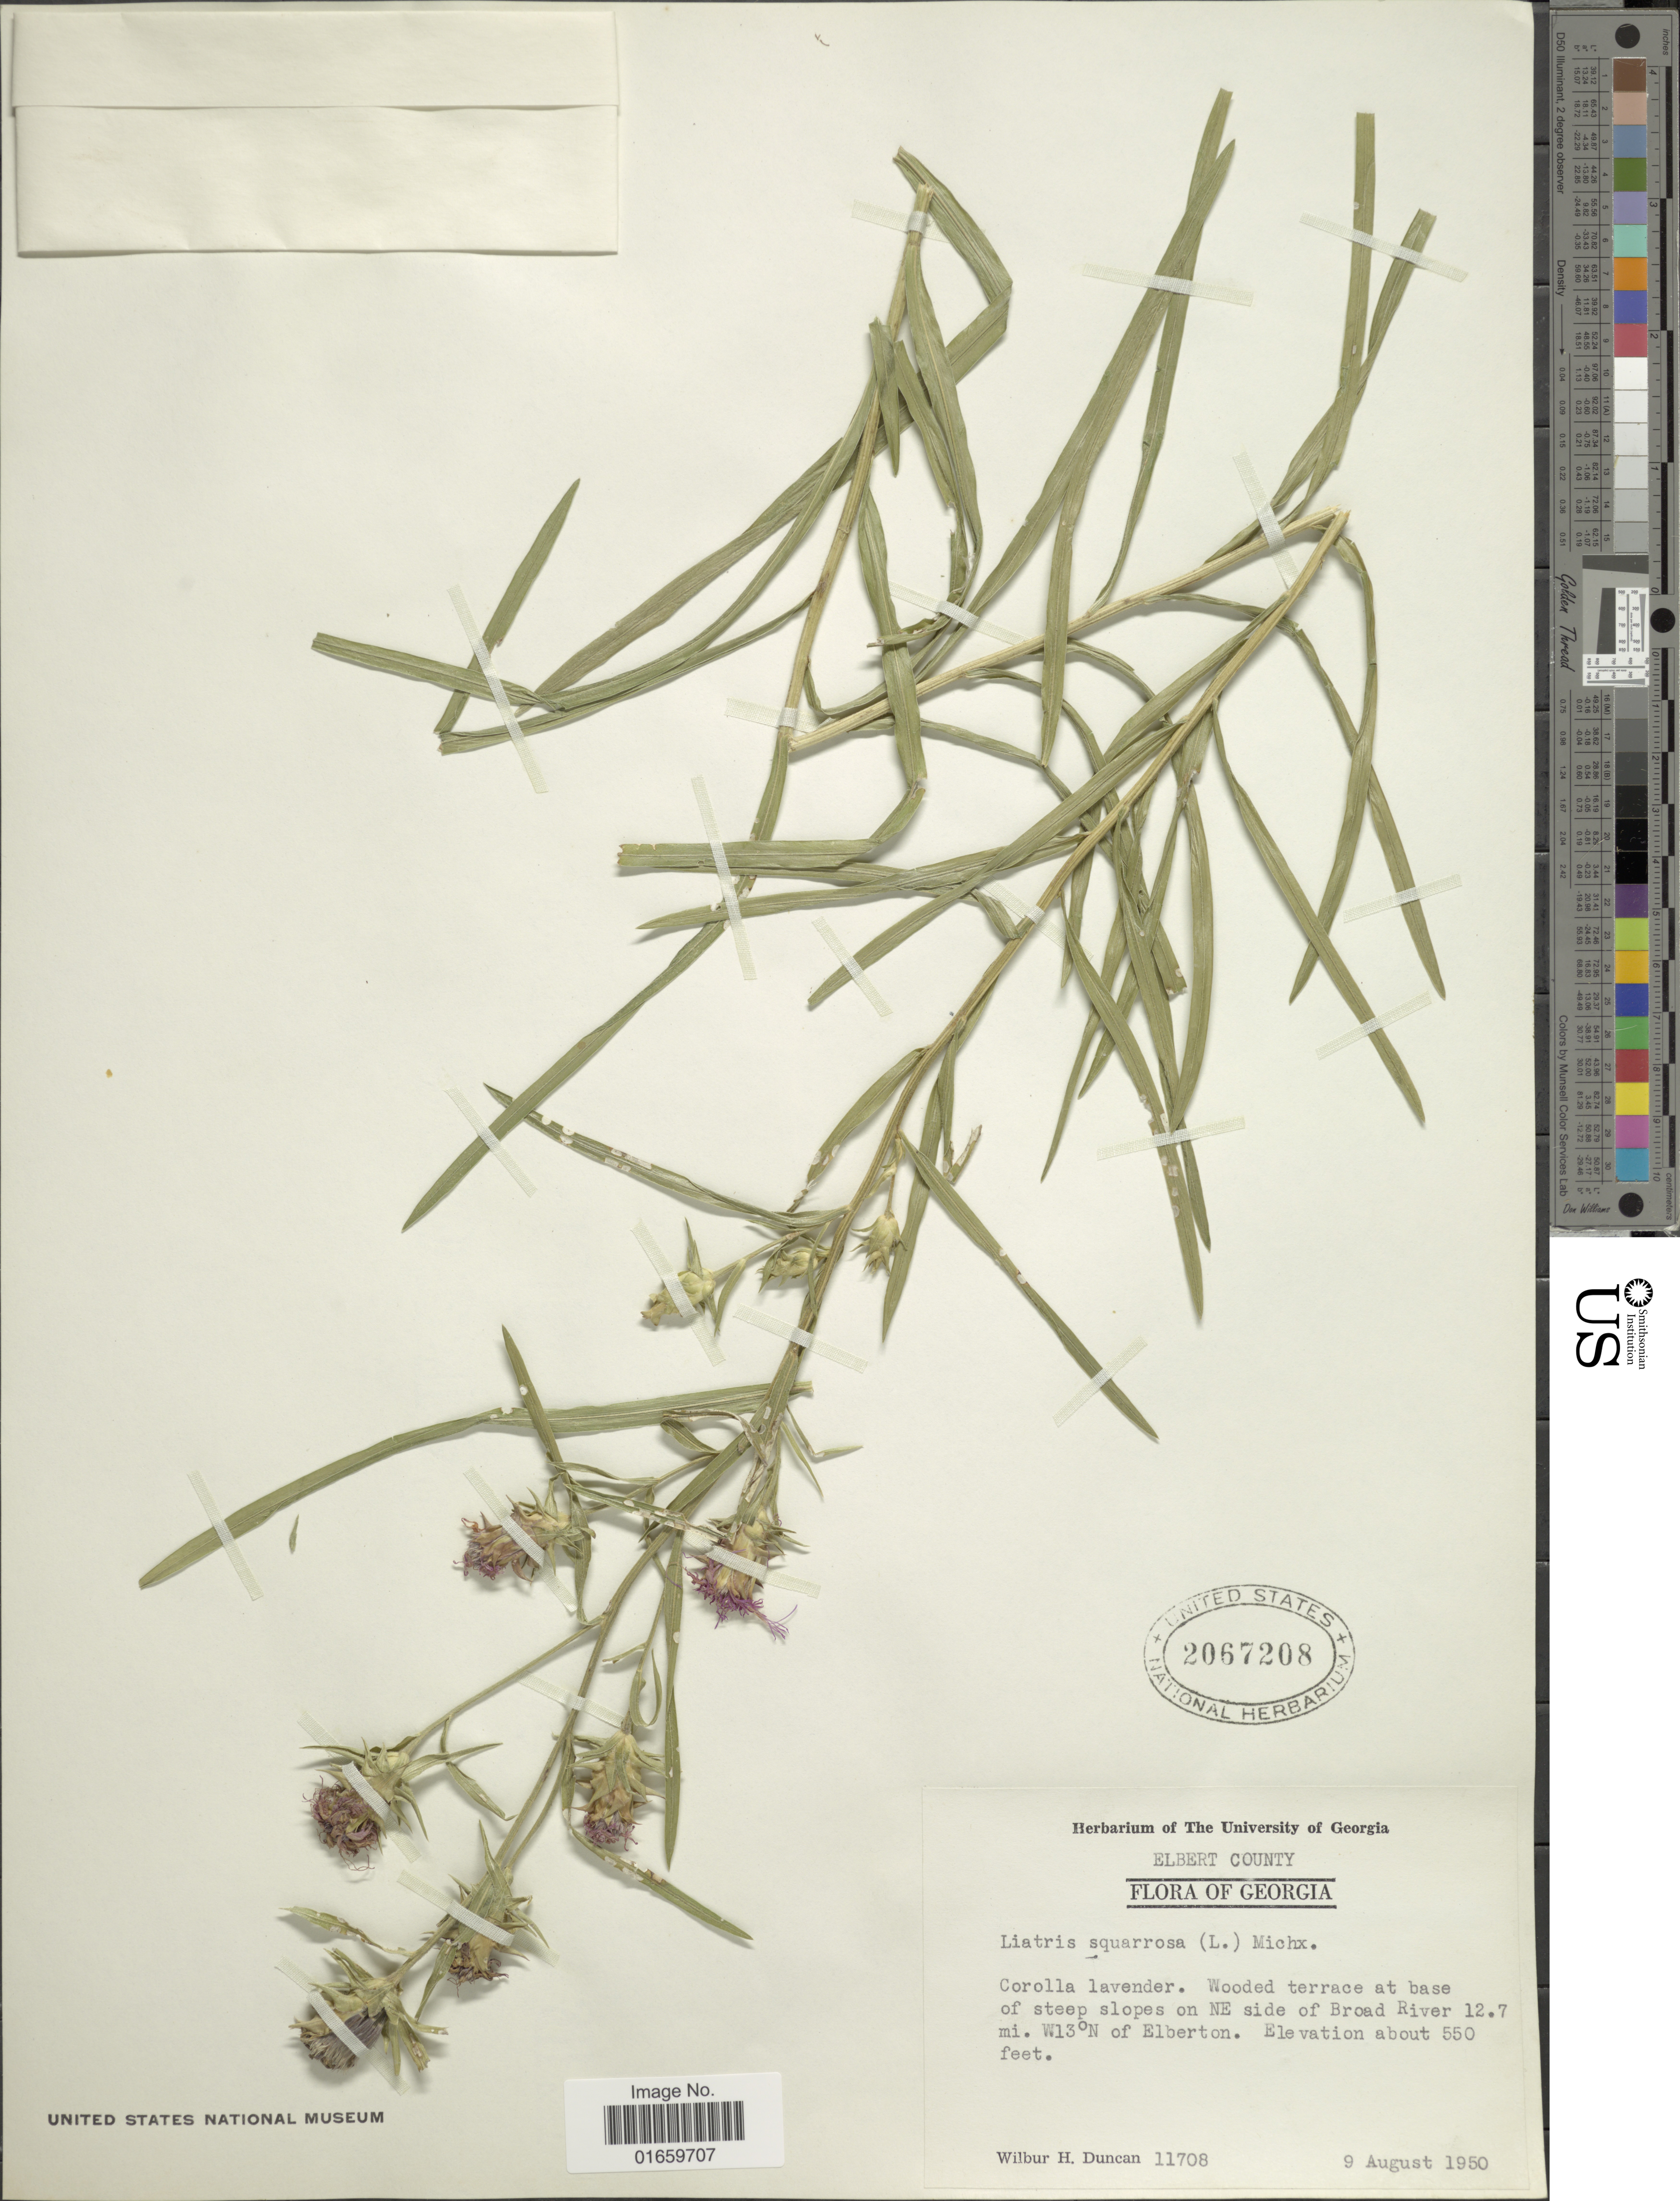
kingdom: Plantae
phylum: Tracheophyta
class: Magnoliopsida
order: Asterales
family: Asteraceae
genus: Liatris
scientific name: Liatris squarrosa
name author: (L.) Michx.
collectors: W. H. Duncan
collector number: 11708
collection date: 1950-08-09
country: United States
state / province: Georgia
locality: Elbert County, Corolla lavender, wooded terrace at base of steep slopes on NE side of Broad River 12.7 mi. w13 ºN of Elberton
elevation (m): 168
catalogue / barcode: US 2067208